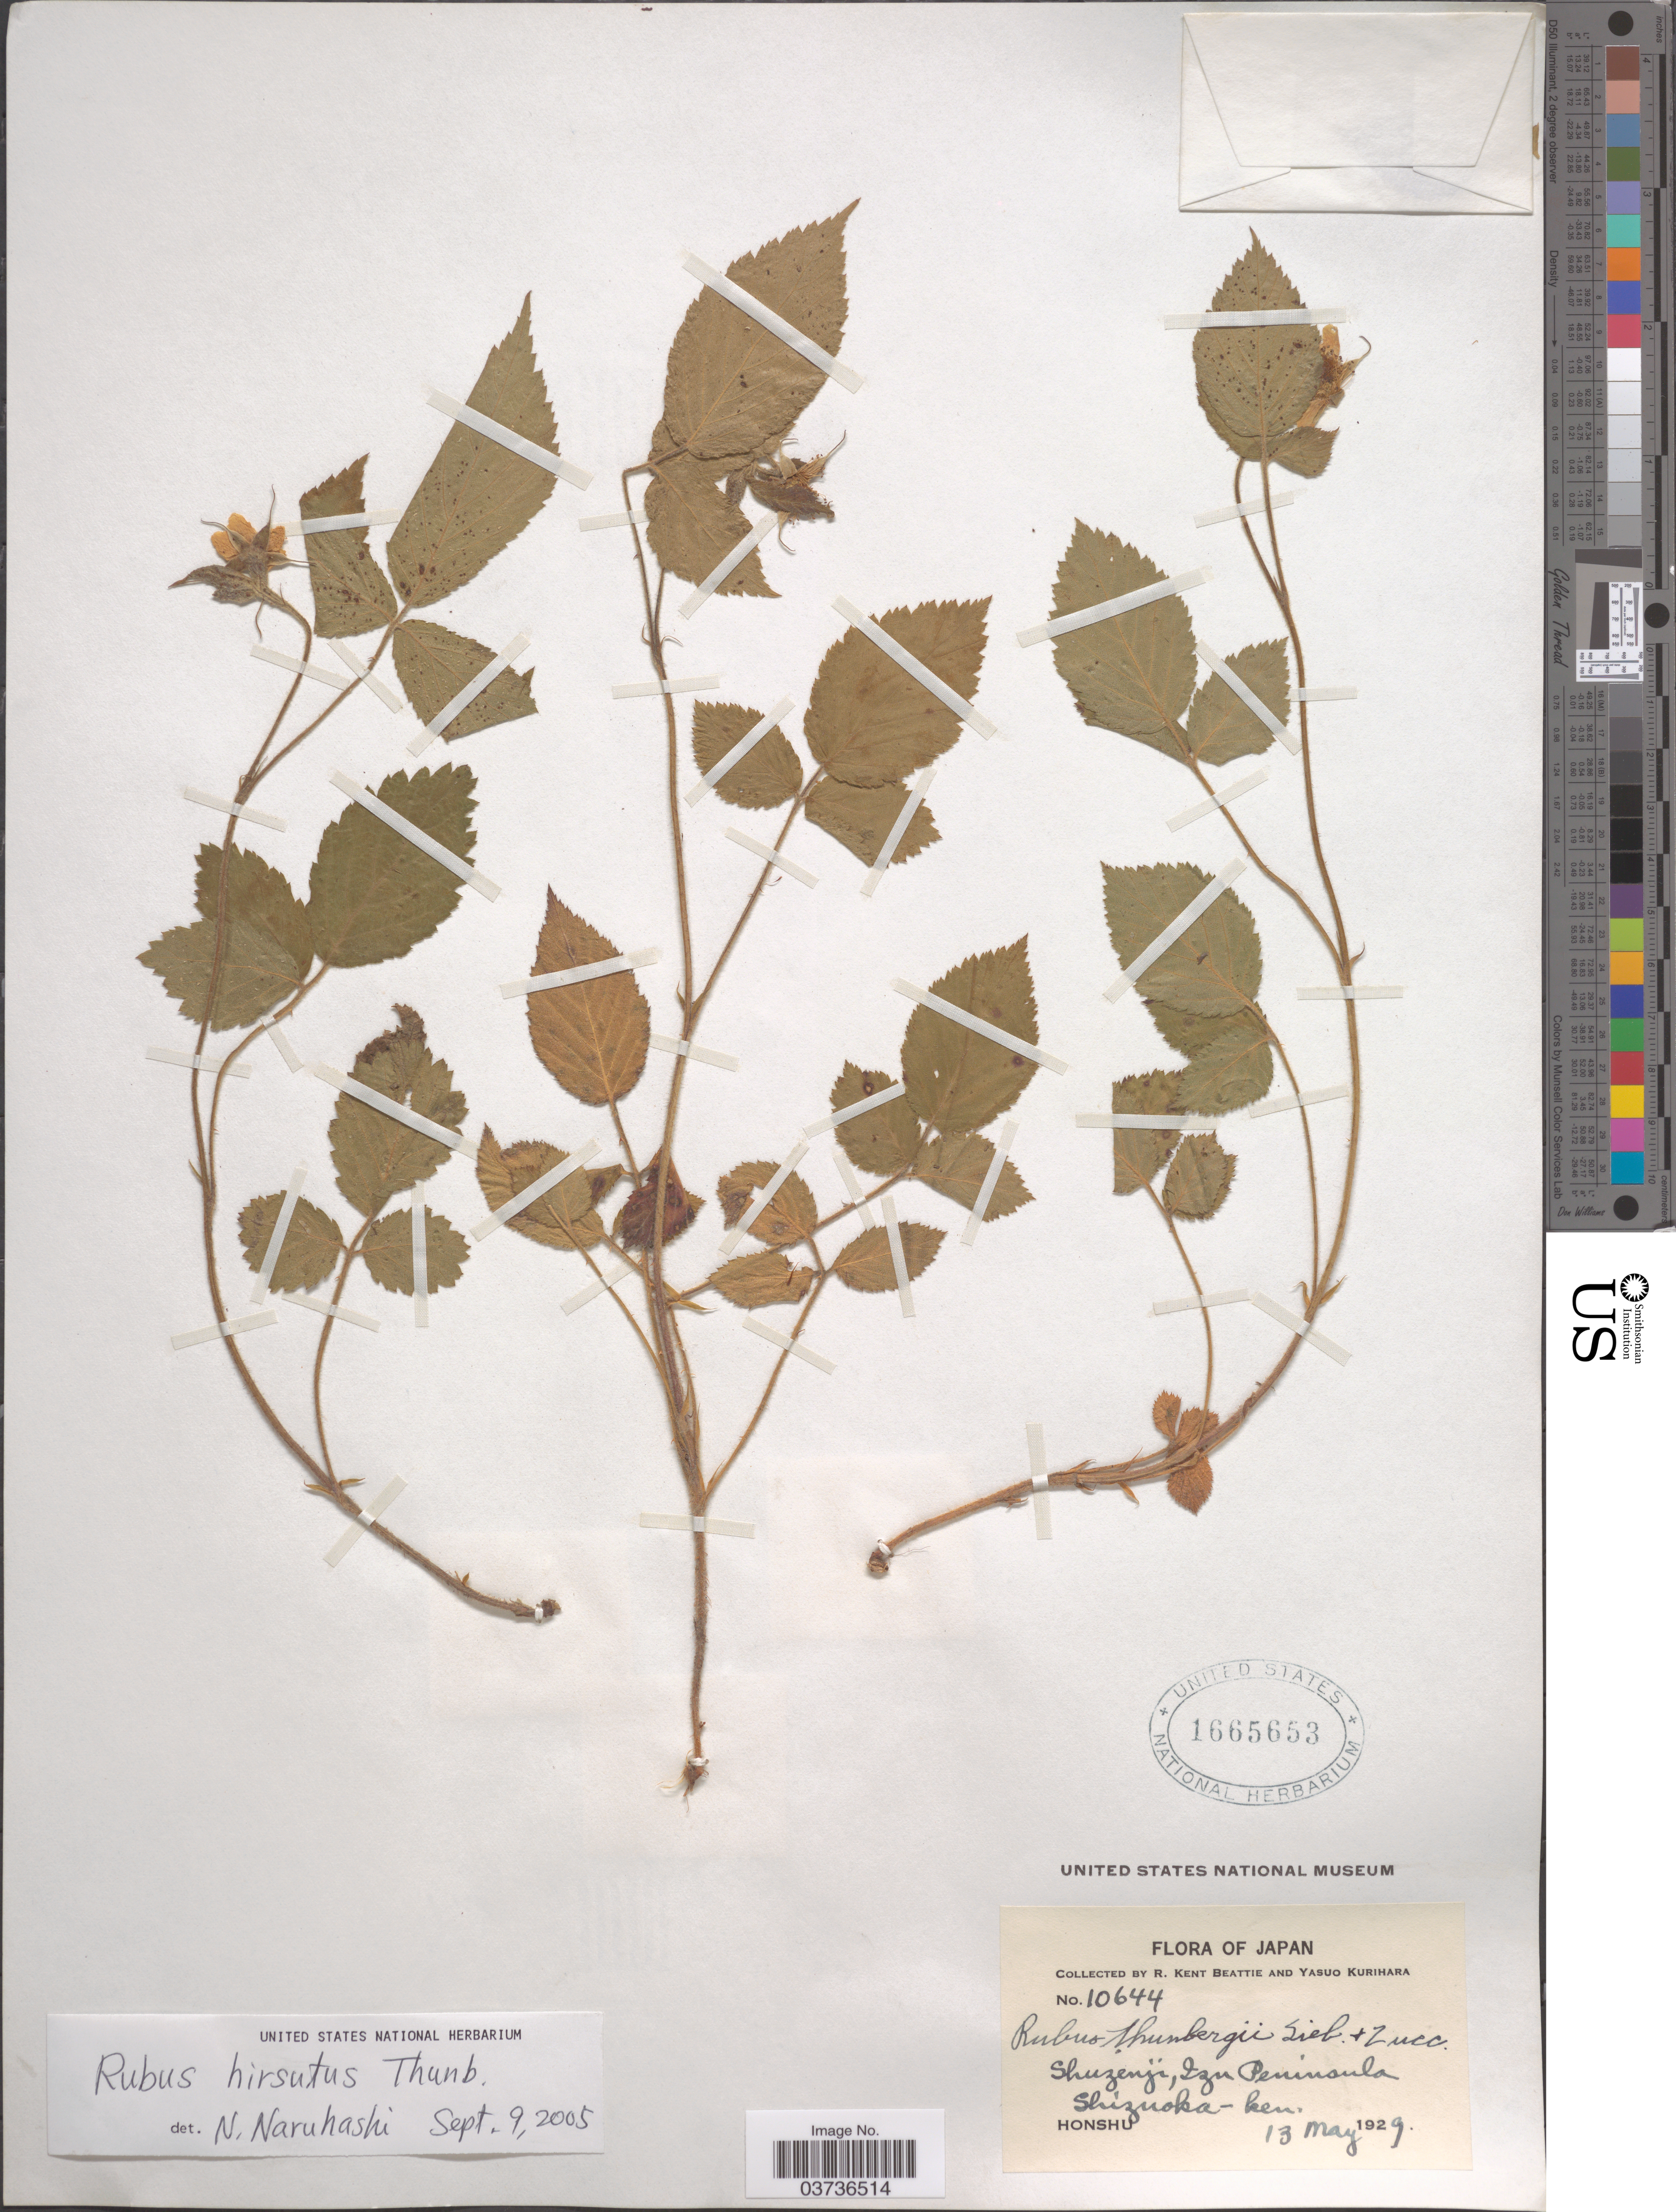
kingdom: Plantae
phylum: Tracheophyta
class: Magnoliopsida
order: Rosales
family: Rosaceae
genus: Rubus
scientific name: Rubus thunbergii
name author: Siebold & Zucc.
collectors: R. K. Beattie & Y. Kurihara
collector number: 10644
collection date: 1929-05-13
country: Japan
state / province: Sizuoka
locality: Shuzenji, Izu Peninsula. Shizuoka-ken. Honshu.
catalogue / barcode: US 1665653